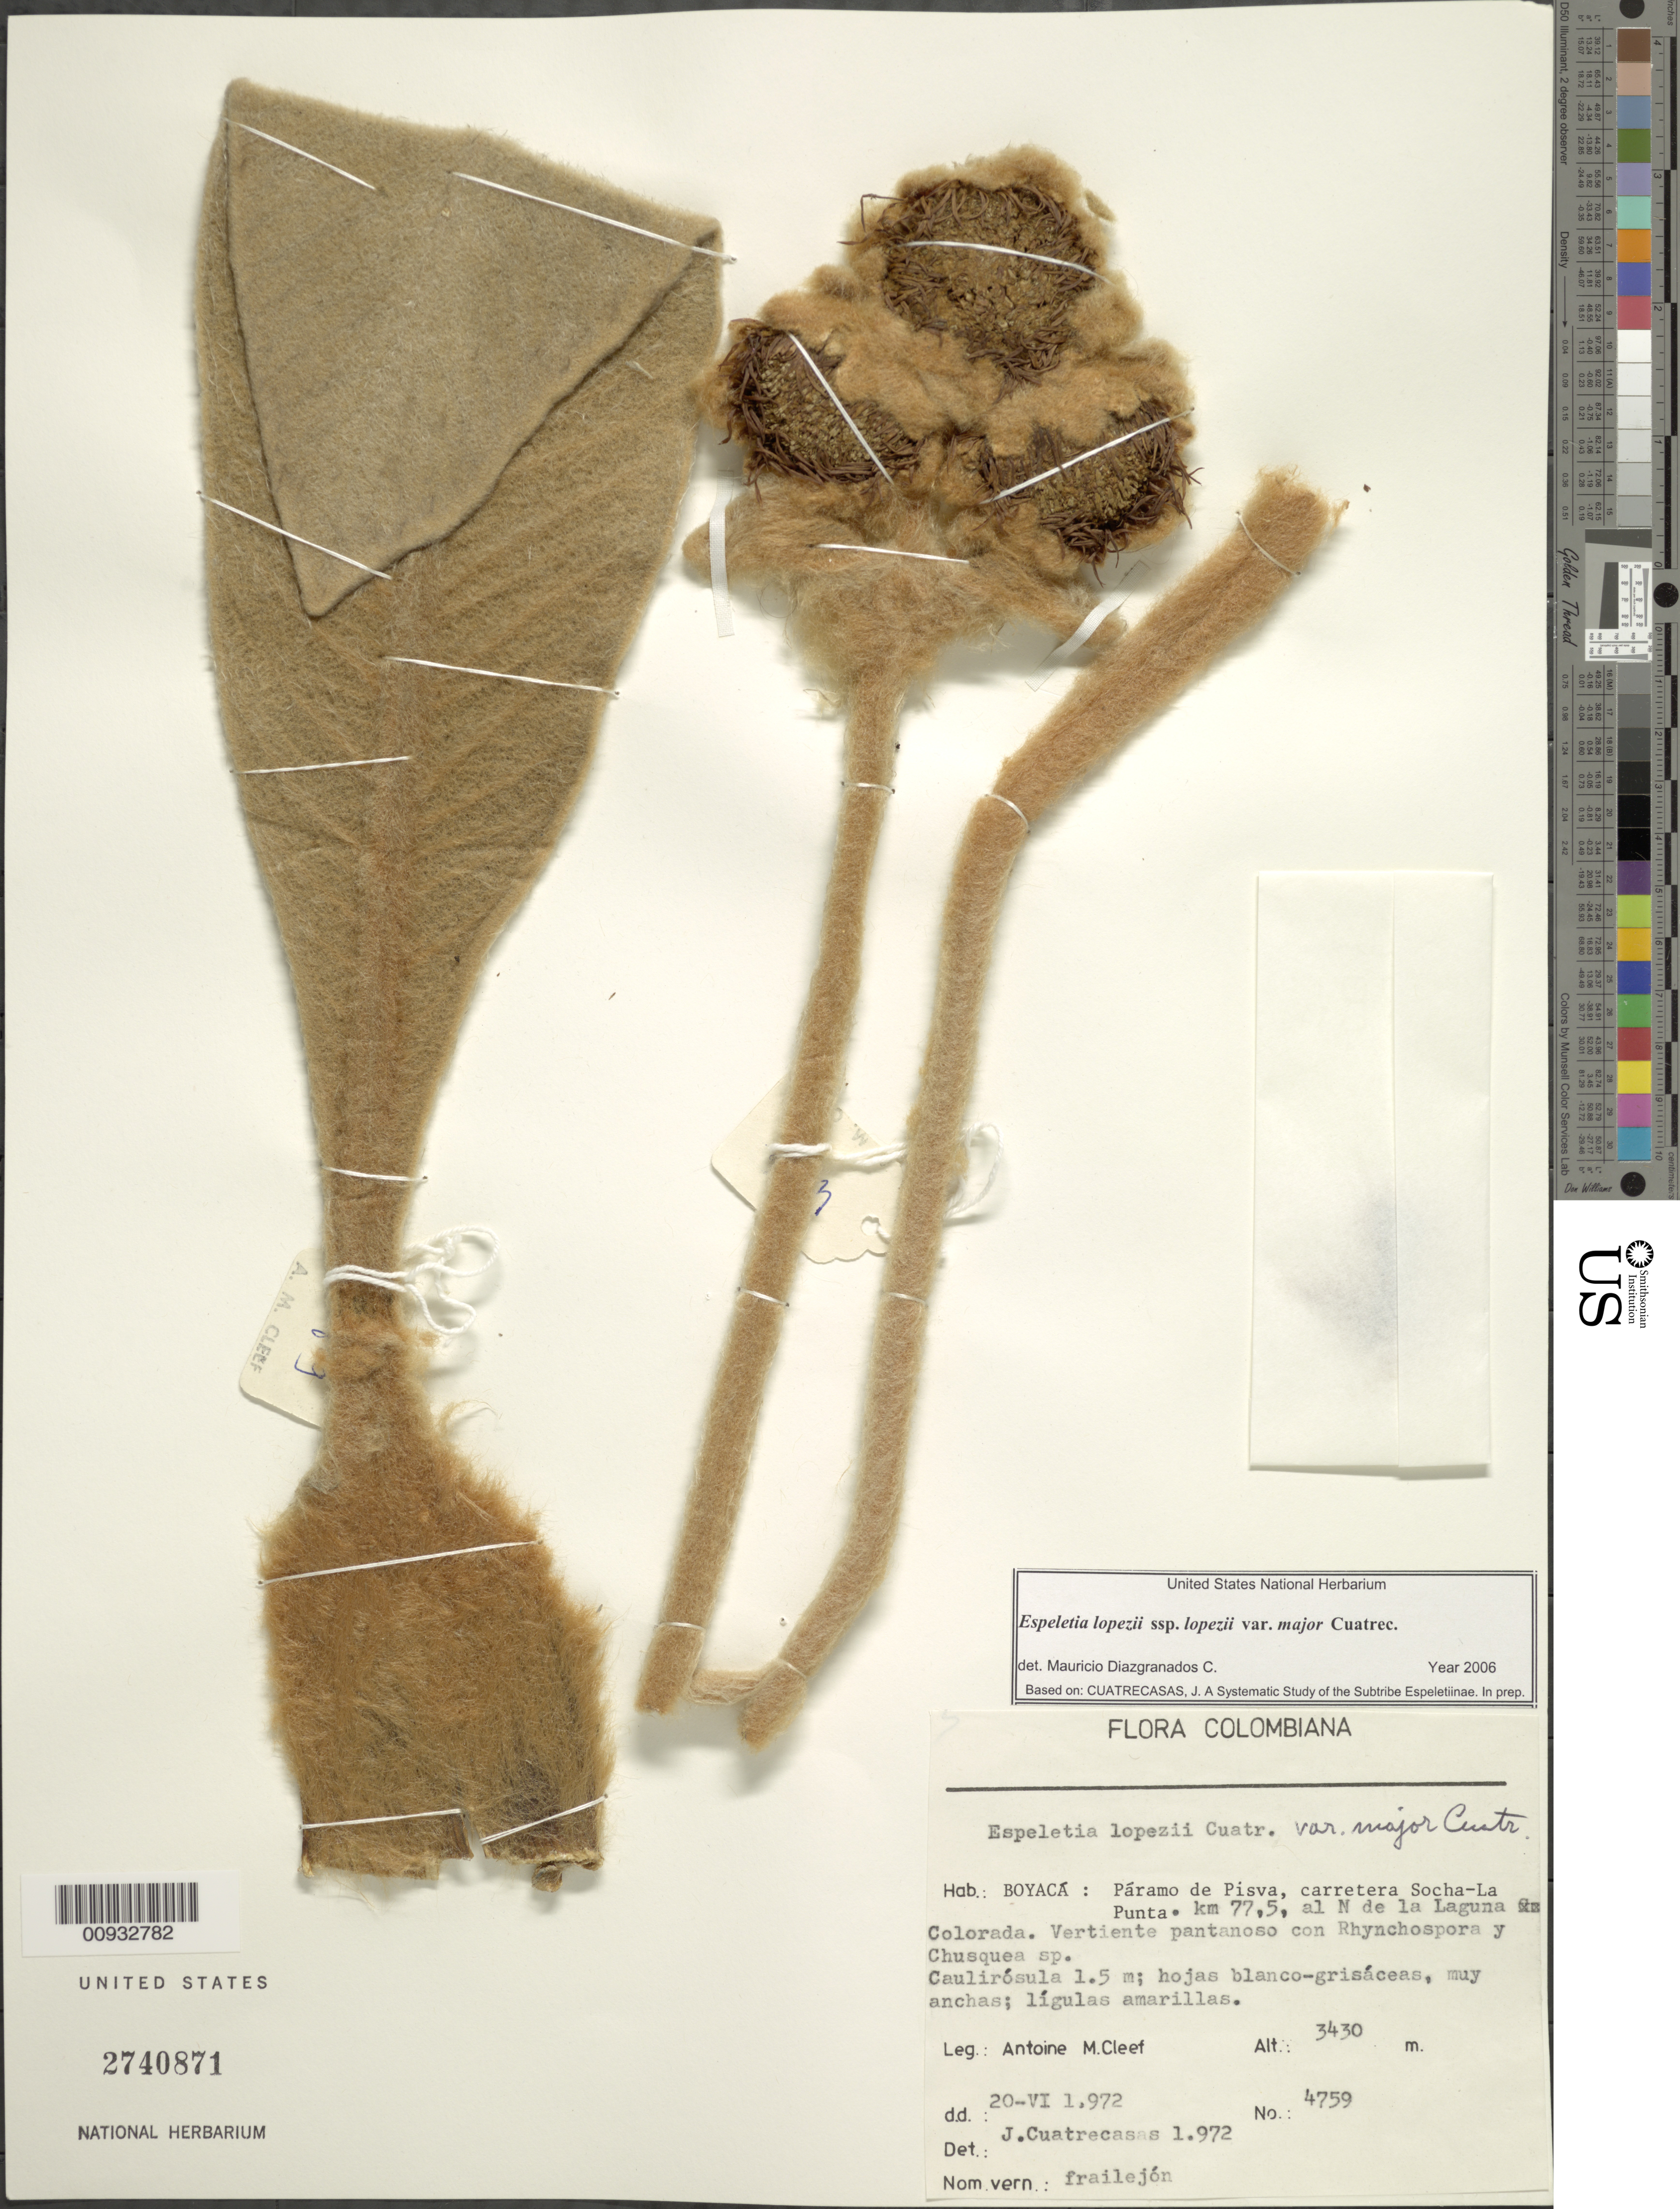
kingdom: Plantae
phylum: Tracheophyta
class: Magnoliopsida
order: Asterales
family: Asteraceae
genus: Espeletia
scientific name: Espeletia lopezii var. major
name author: Cuatrec.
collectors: A. M. Cleef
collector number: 4759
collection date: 1972-06-20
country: Colombia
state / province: Boyacá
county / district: Socha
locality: Páramo de Pisba. Carretera Socha - La Punta, km 77.5, al N de la Laguna colorada.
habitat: Vertiente pantanosa con Rhynchospora y Chusquea sp.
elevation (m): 3430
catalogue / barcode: US 2740871